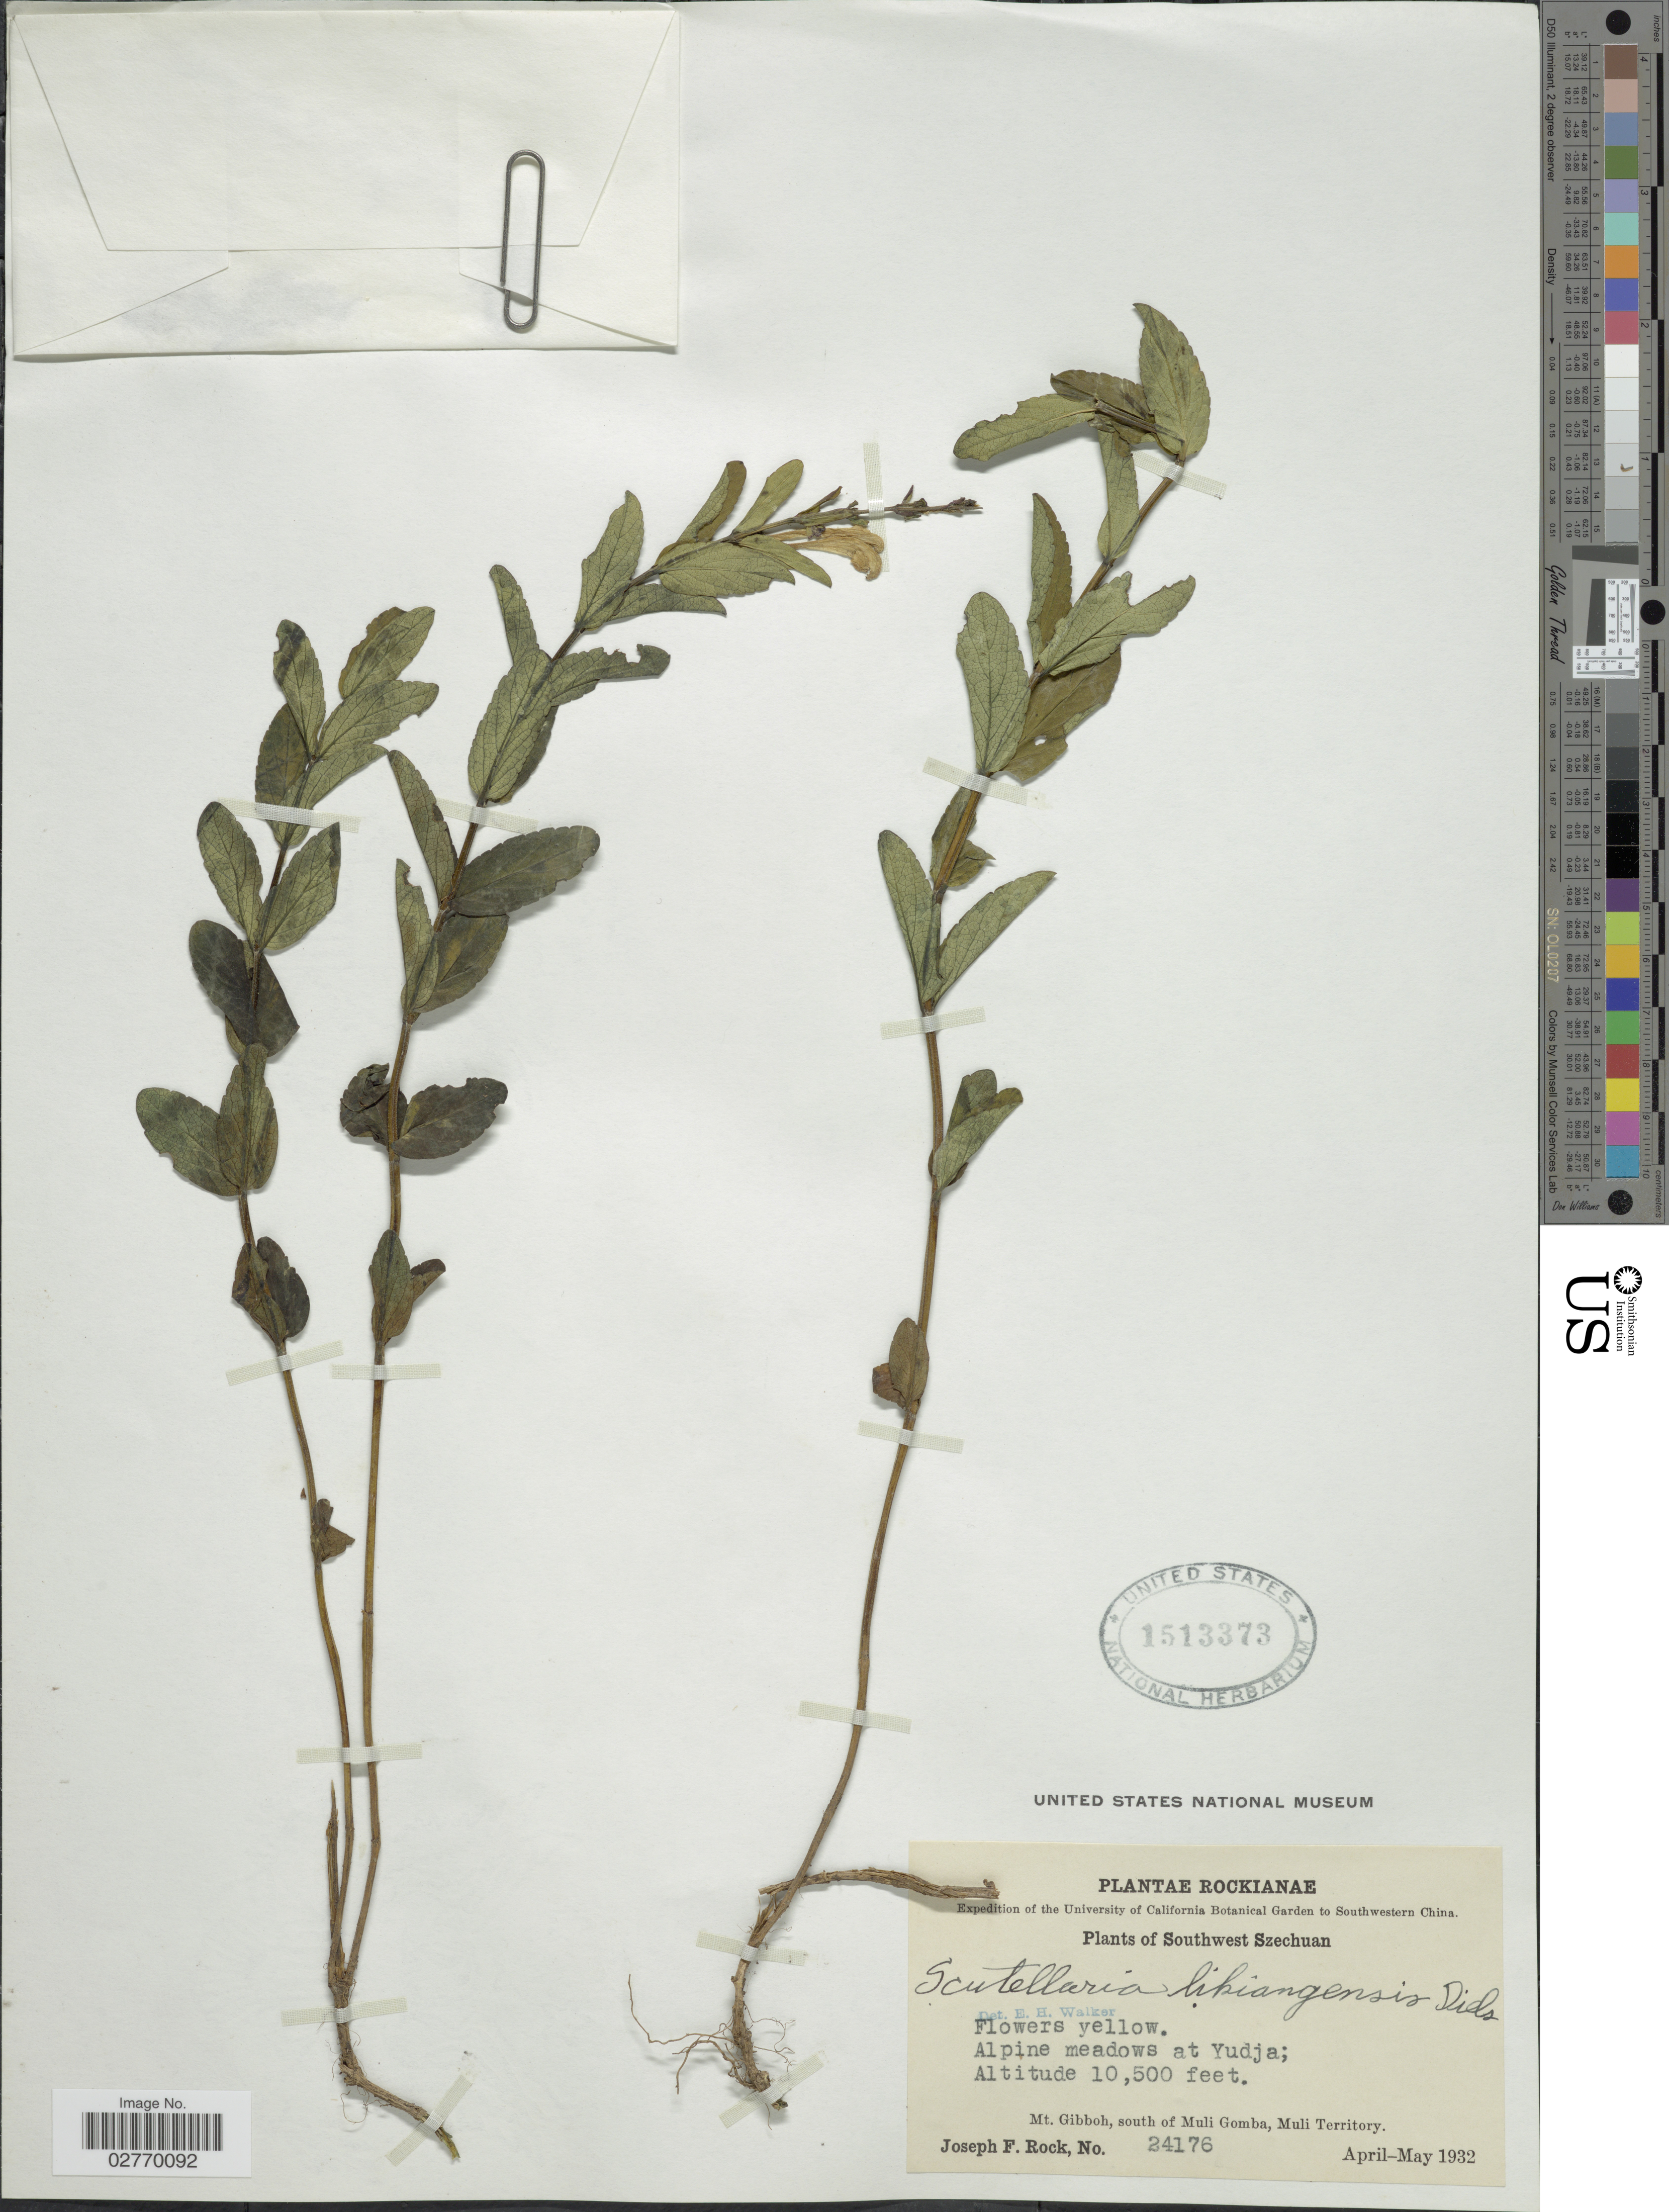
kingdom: Plantae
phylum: Tracheophyta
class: Magnoliopsida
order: Lamiales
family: Lamiaceae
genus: Scutellaria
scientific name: Scutellaria likiangensis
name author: Diels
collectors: J. F. Rock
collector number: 24176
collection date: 1932-04/1932-05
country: China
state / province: Sichuan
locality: Southwest Szechuan. Alpine meadows at Yudja. Mt. Gibboh, south of Muli Gomba, Muli Territory.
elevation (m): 3200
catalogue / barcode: US 1513373